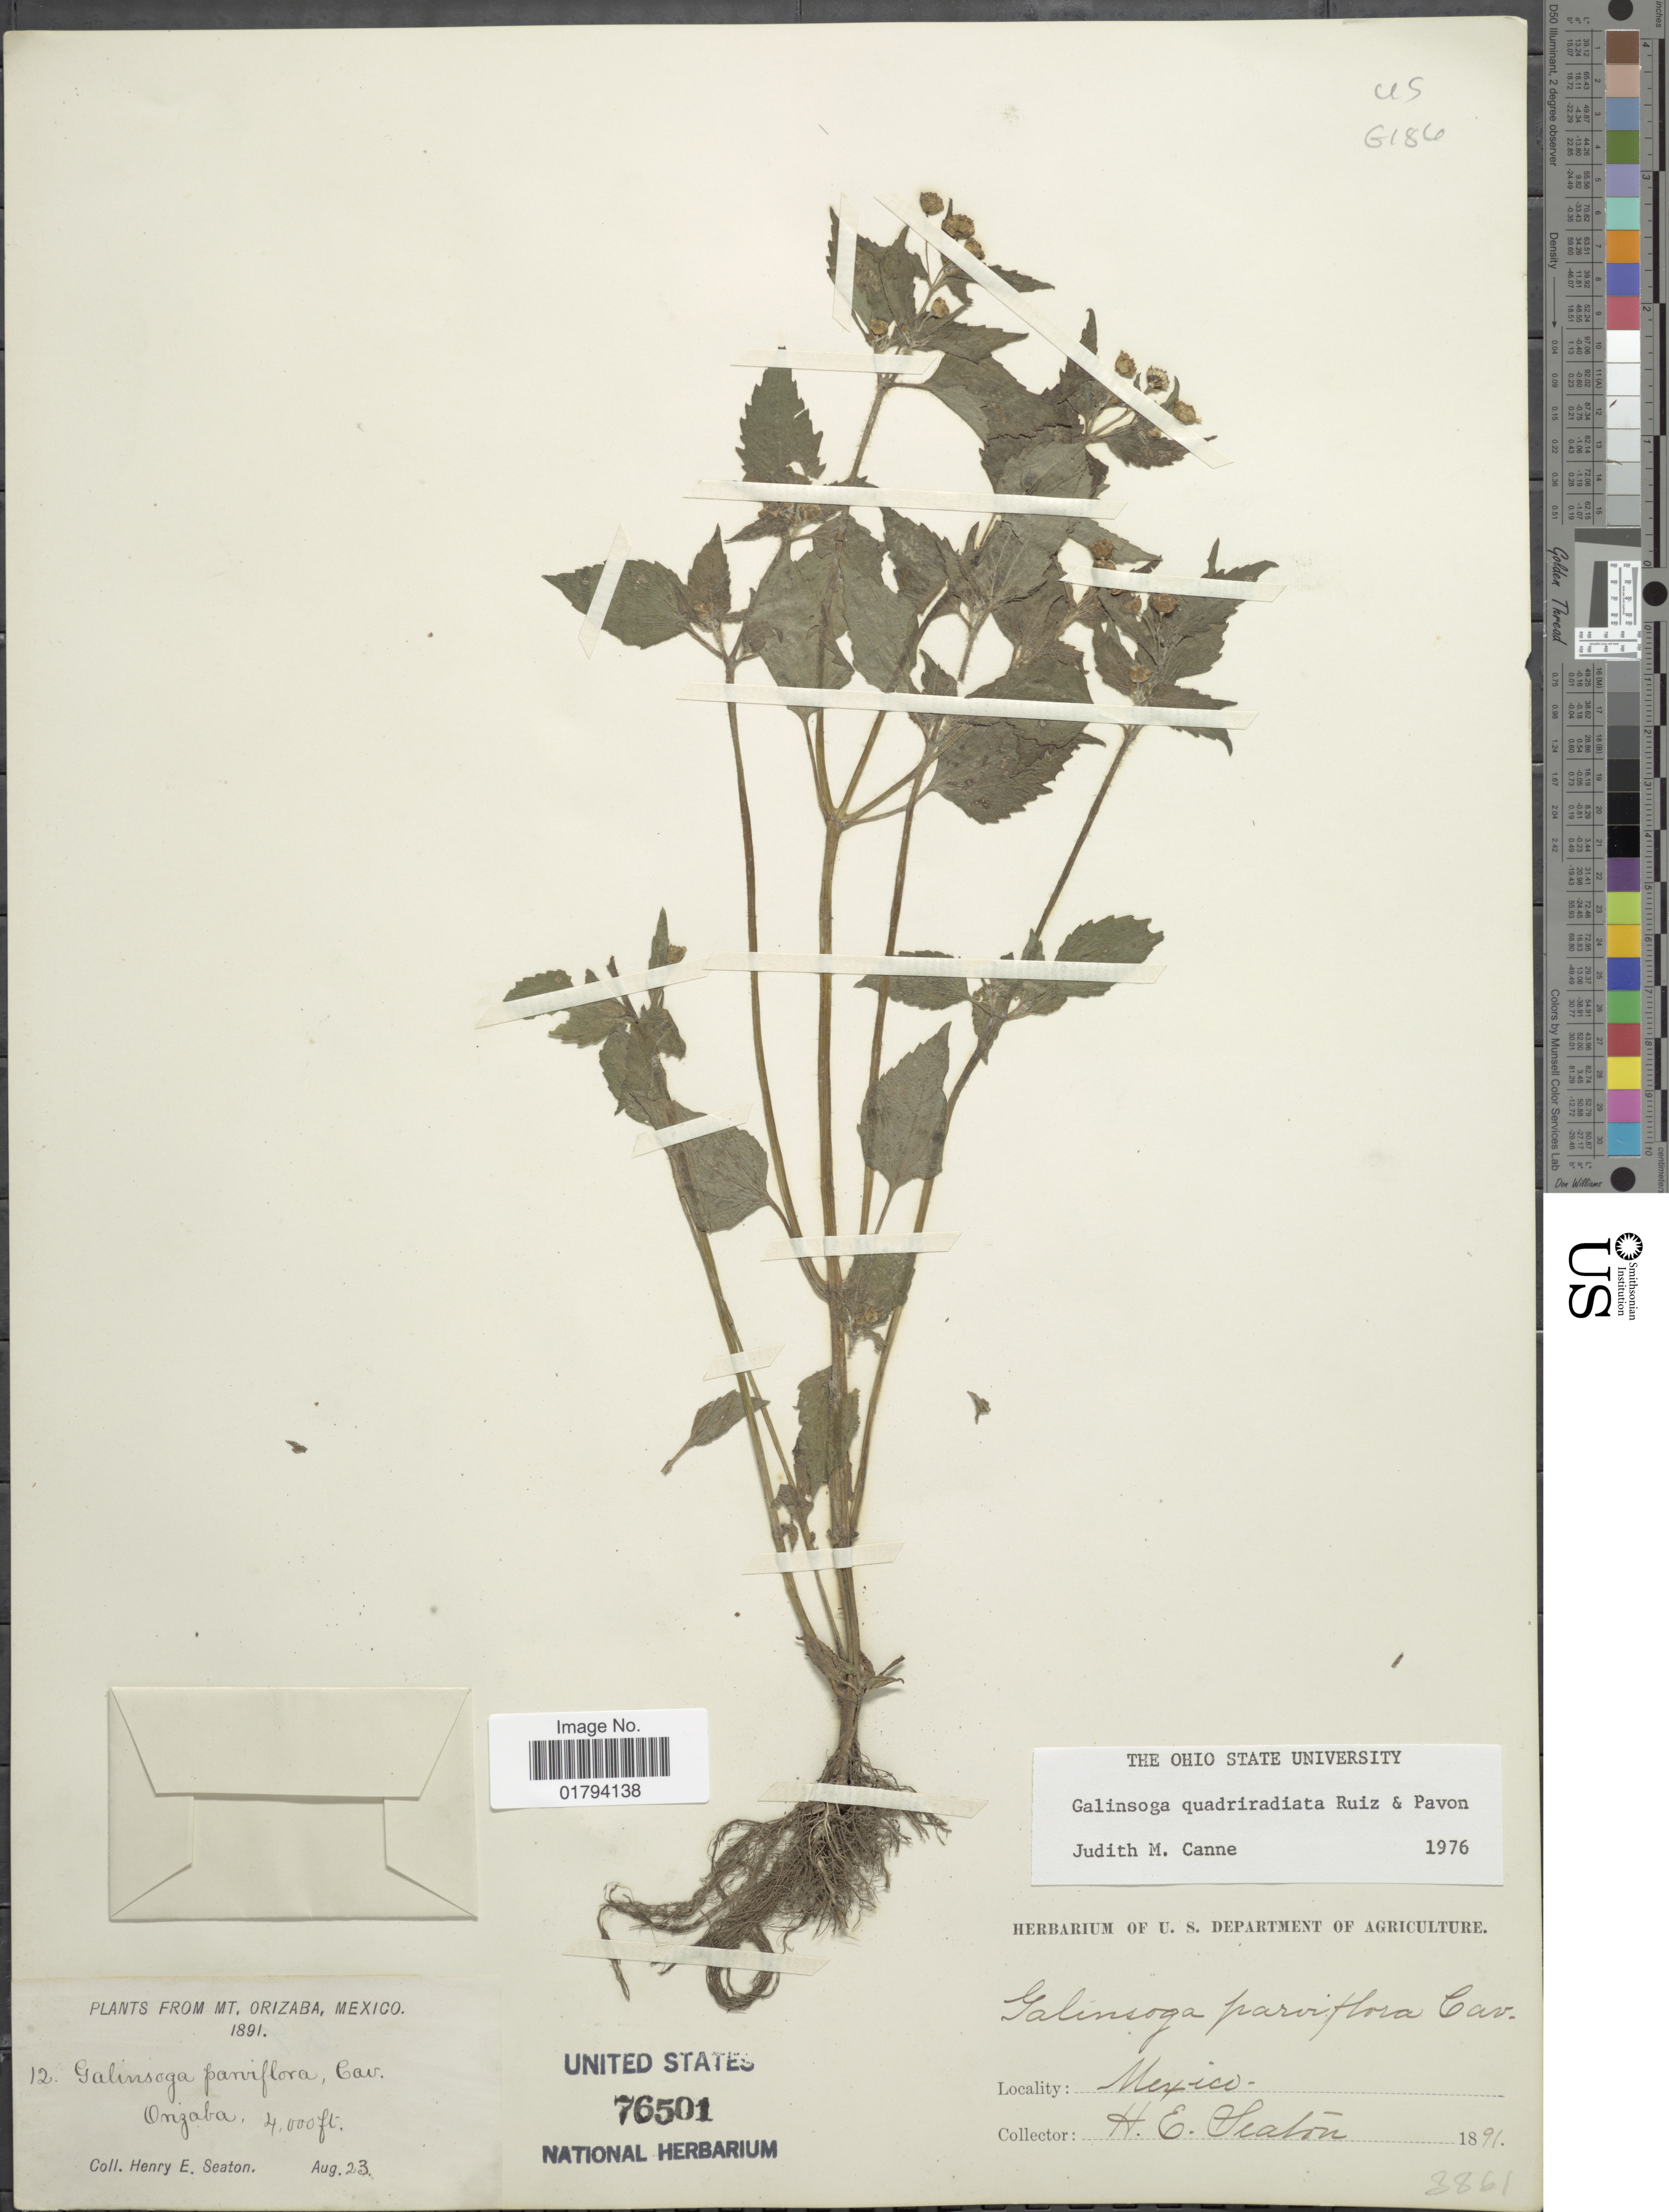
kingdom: Plantae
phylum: Tracheophyta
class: Magnoliopsida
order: Asterales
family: Asteraceae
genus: Galinsoga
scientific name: Galinsoga quadriradiata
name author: Ruiz & Pav.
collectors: H. E. Seaton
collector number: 12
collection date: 1891-08-23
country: Mexico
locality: Mt. Orizaba.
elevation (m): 1219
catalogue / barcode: US 76501